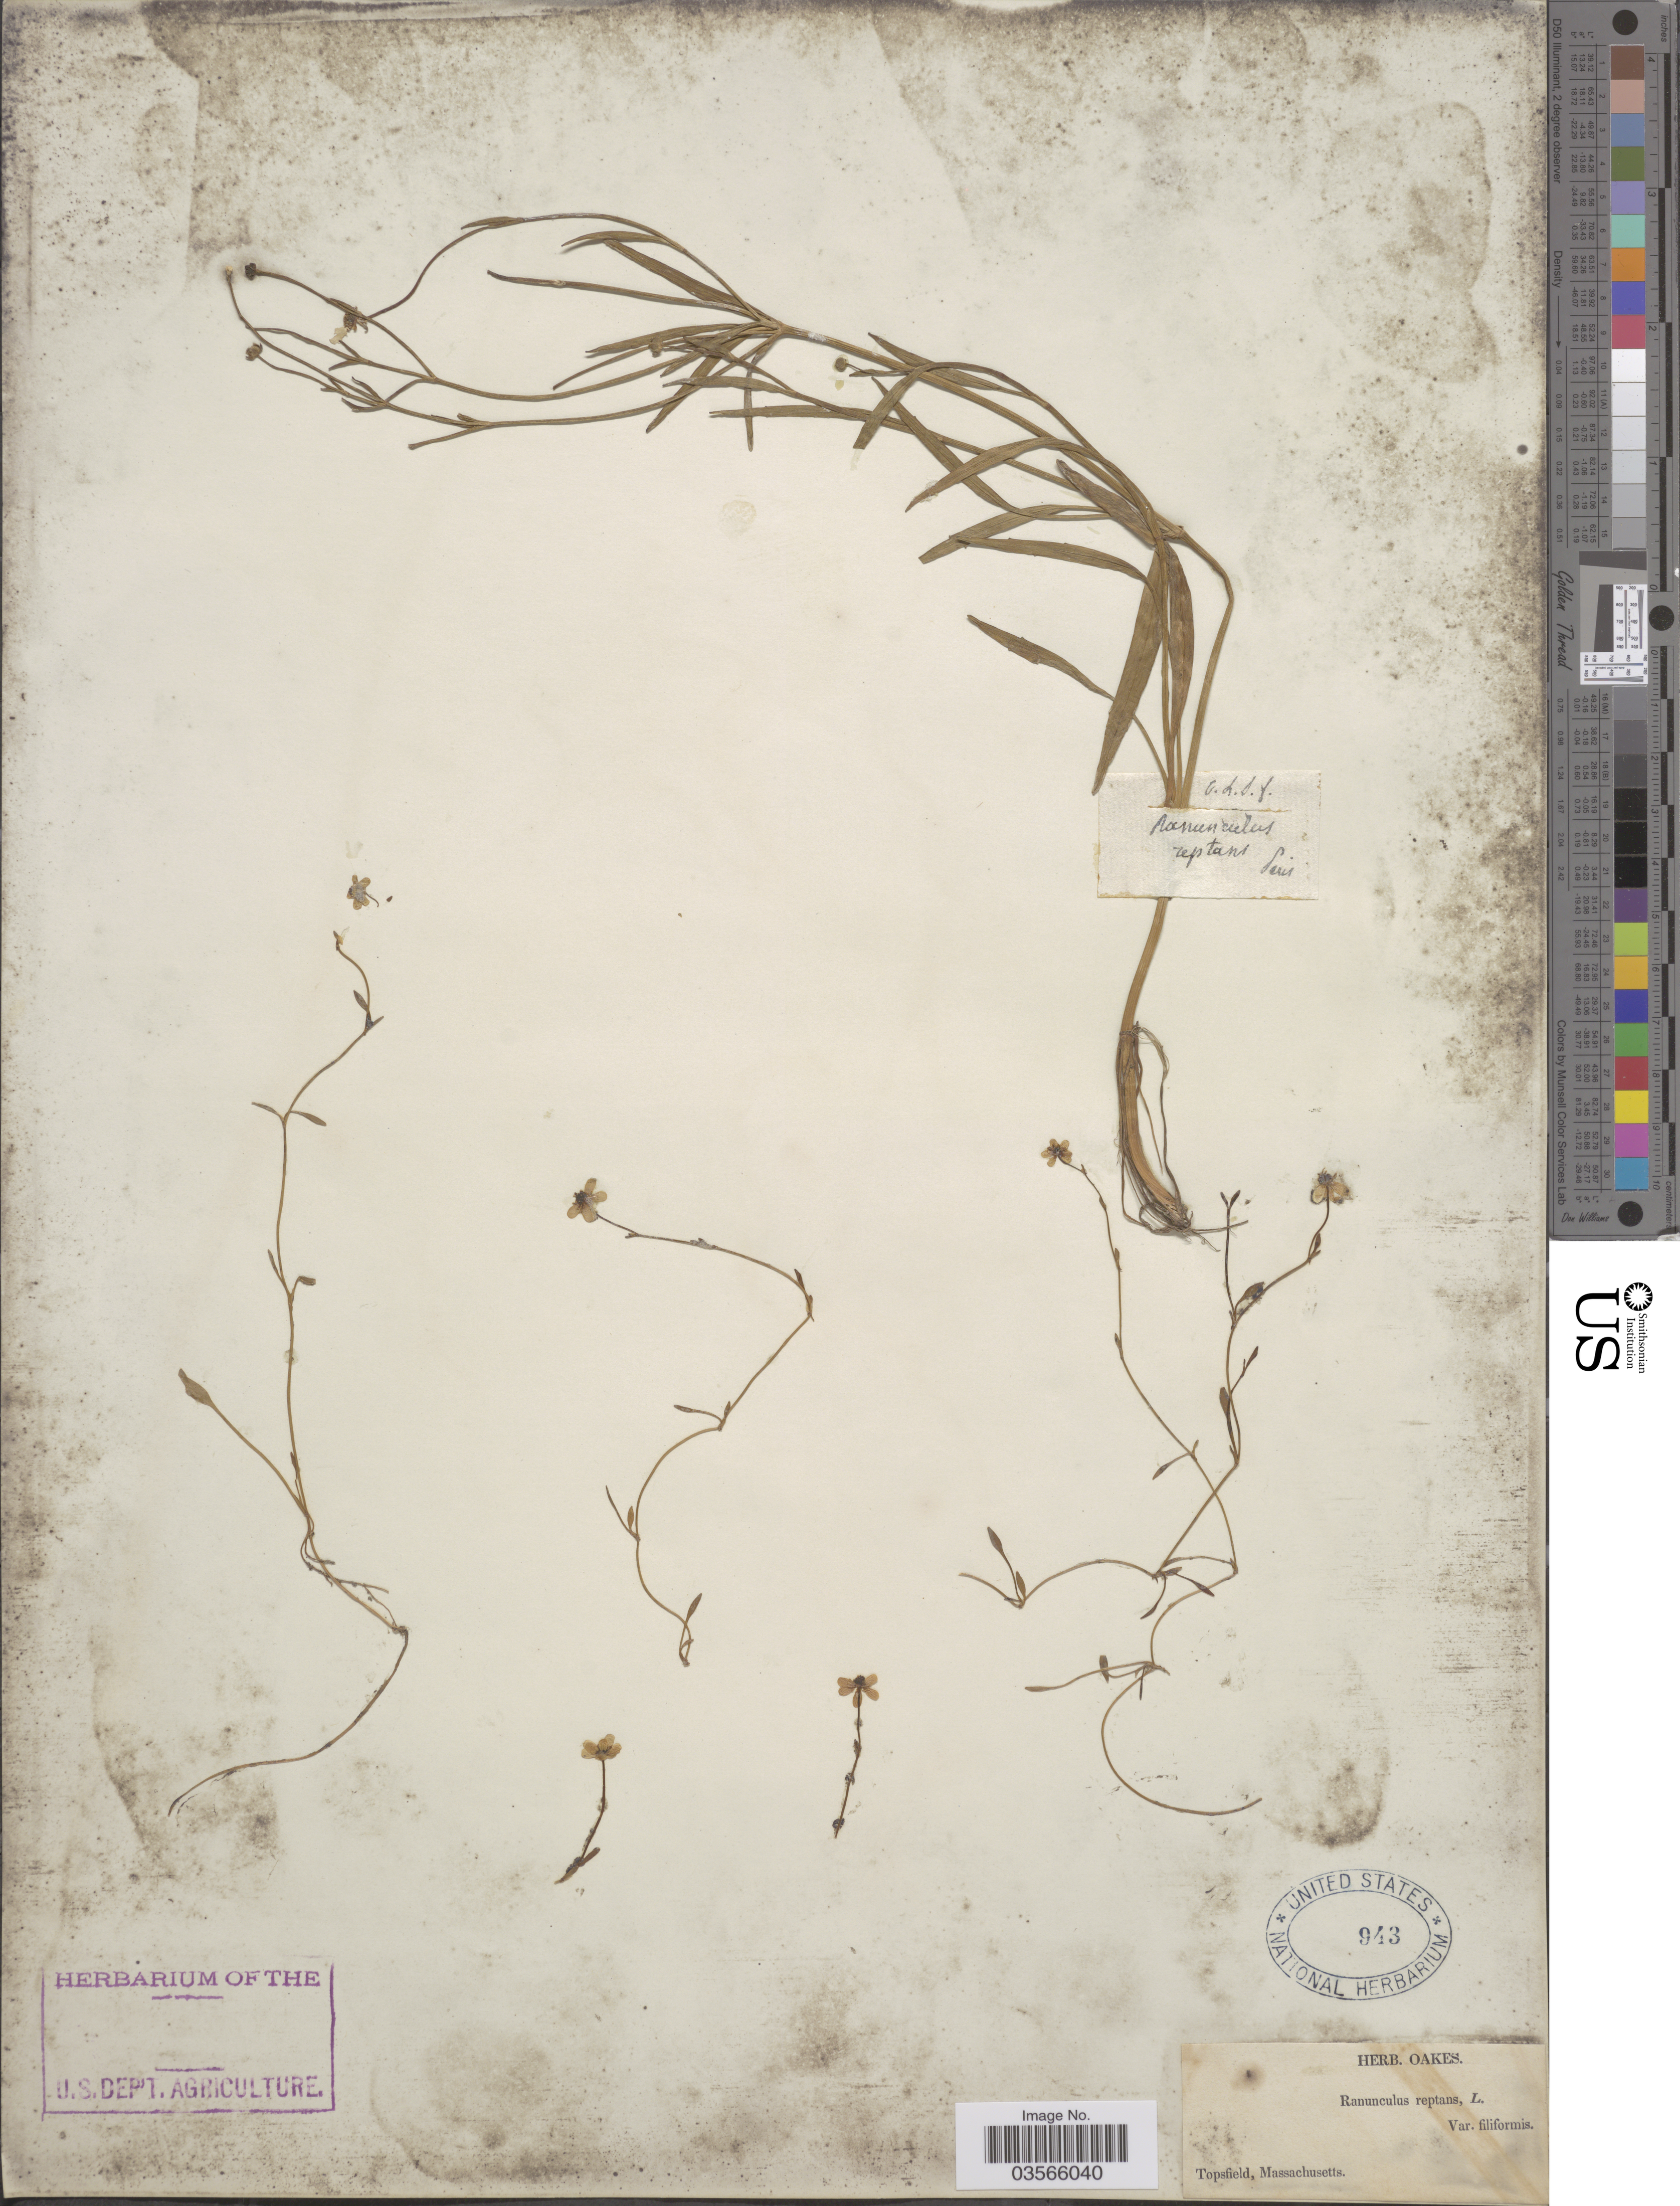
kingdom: Plantae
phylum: Tracheophyta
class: Magnoliopsida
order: Ranunculales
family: Ranunculaceae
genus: Ranunculus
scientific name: Ranunculus flammula var. filiformis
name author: (Michx.) Hook.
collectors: ex herb. Oakes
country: United States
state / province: Massachusetts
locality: Topsfield.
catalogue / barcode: US 943